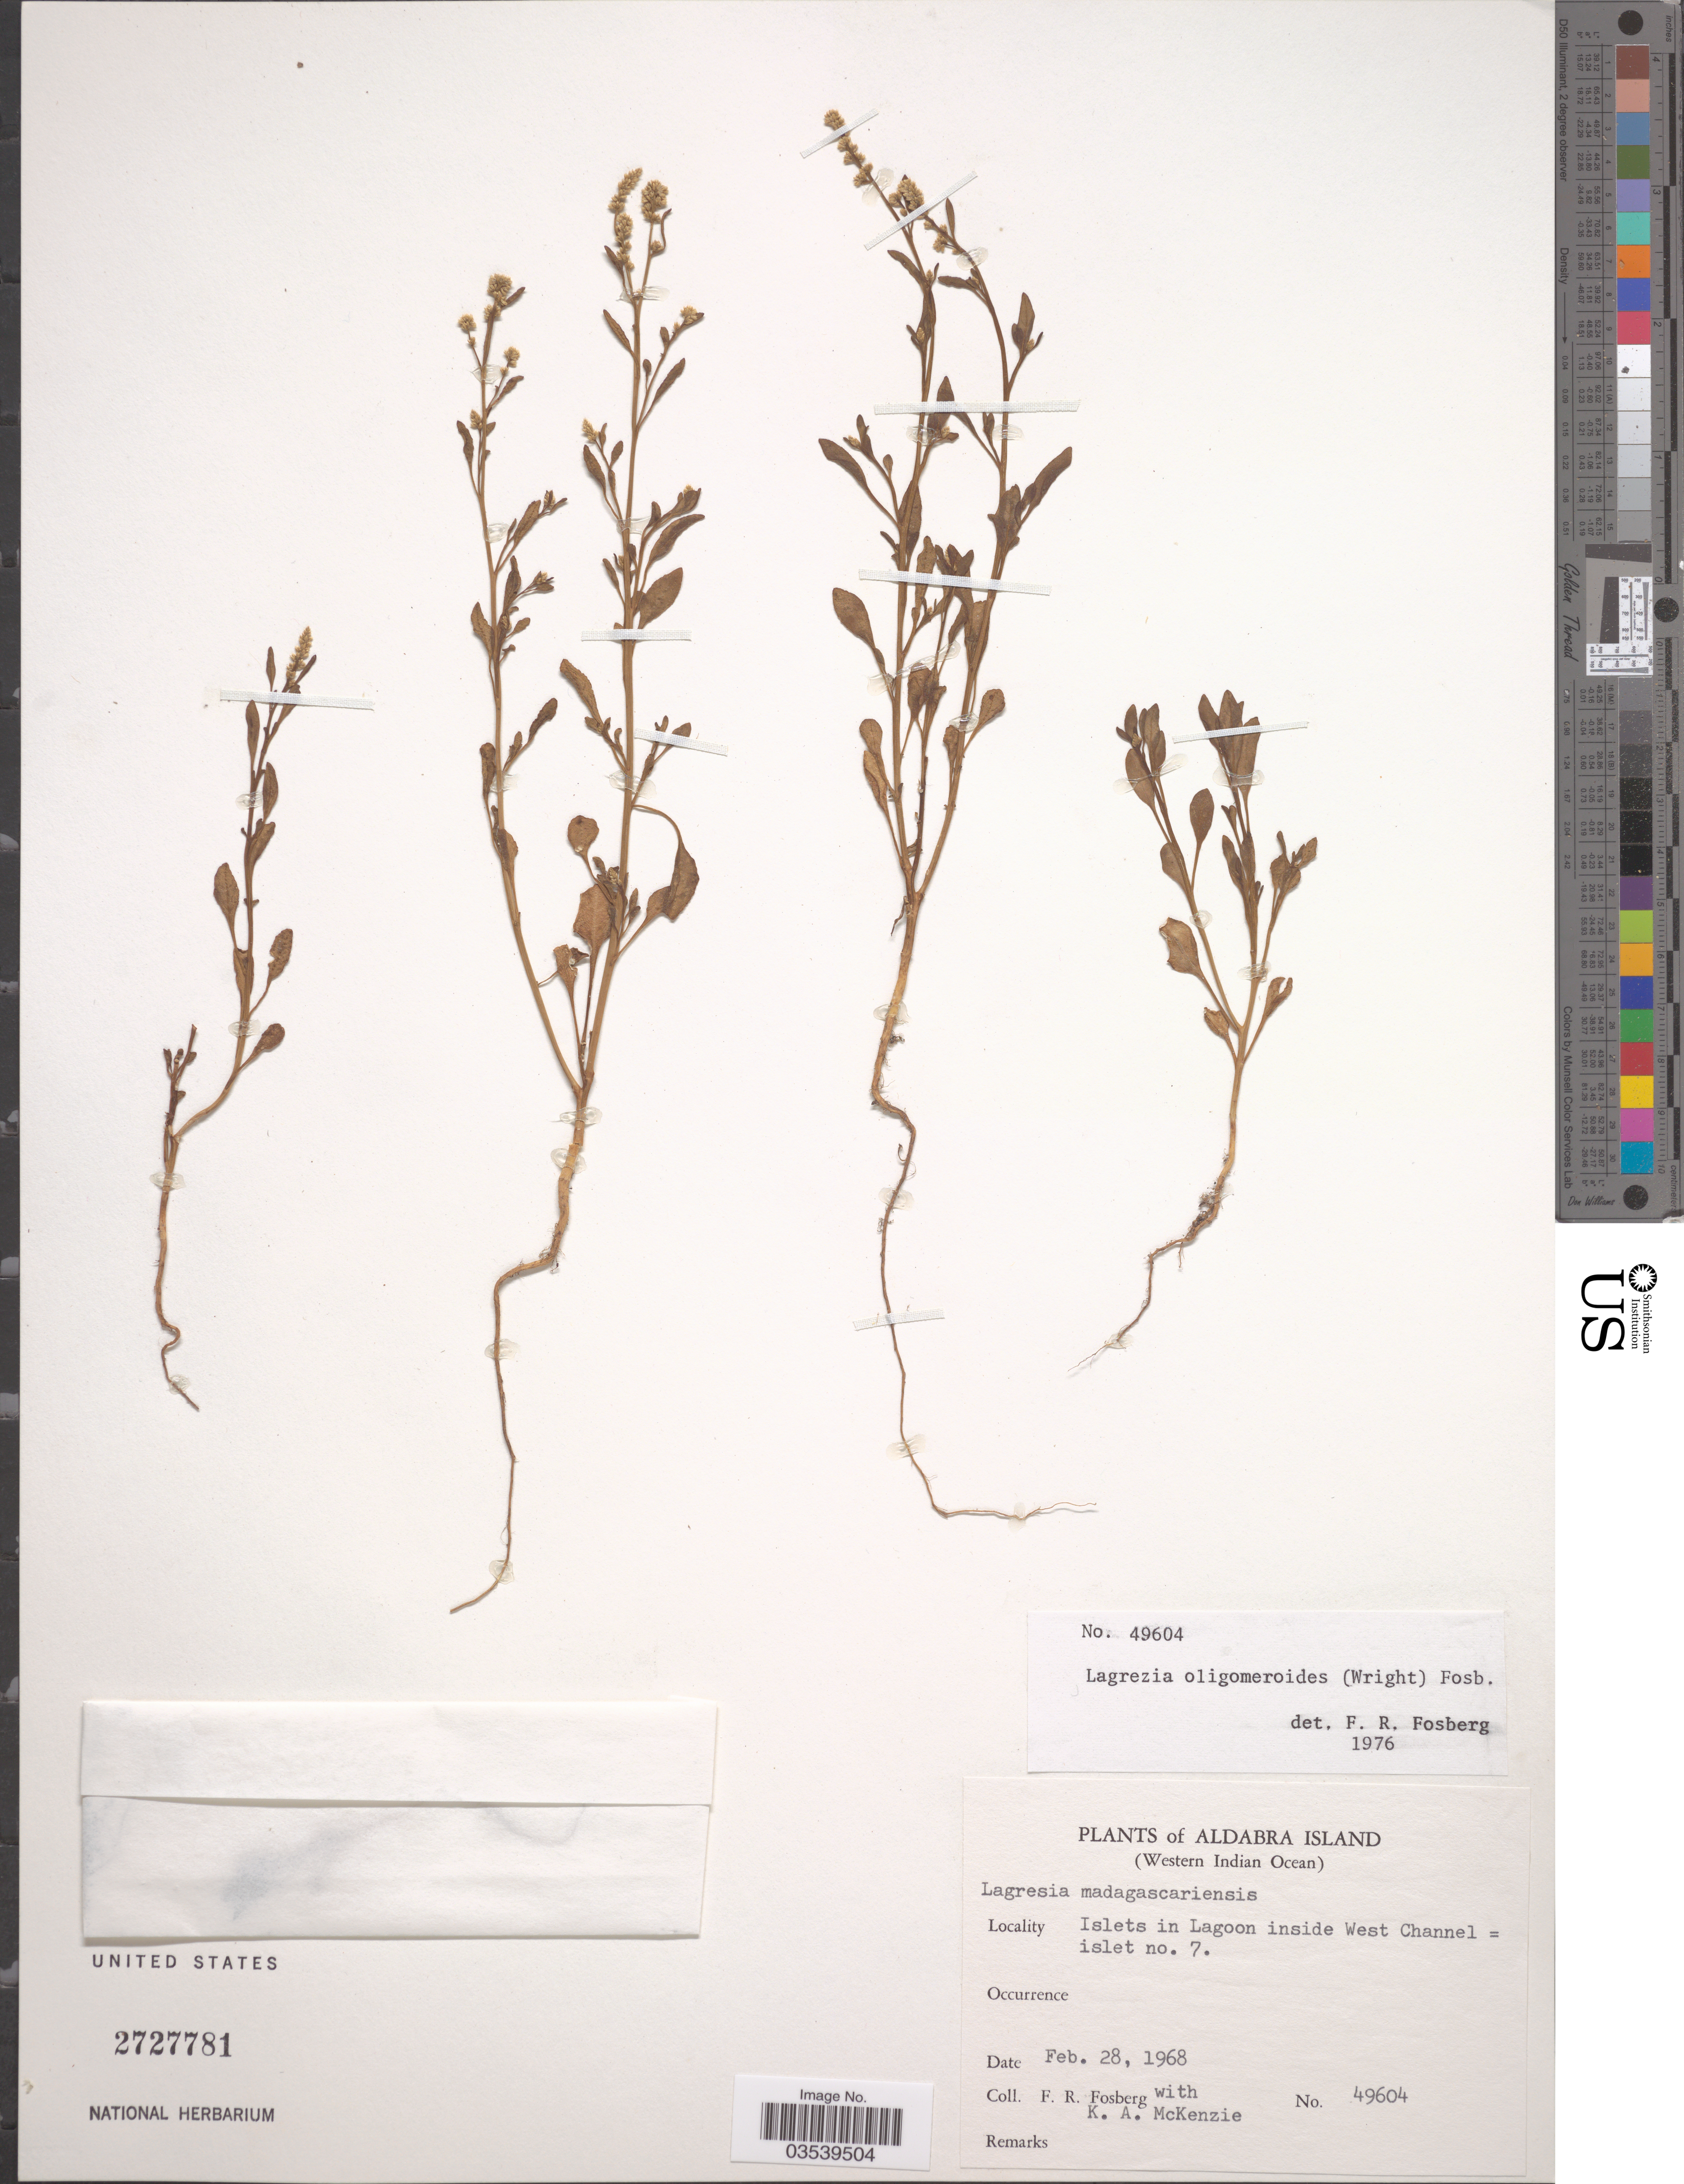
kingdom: Plantae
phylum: Tracheophyta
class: Magnoliopsida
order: Caryophyllales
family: Amaranthaceae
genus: Lagrezia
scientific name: Lagrezia oligomeroides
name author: (C.H. Wright) Fosberg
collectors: F. R. Fosberg & K. McKenzie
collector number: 49604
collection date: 1968-02-28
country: Seychelles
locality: Aldabra Island (Western Indian Ocean). Islets in Lagoon inside West Channel = islet no. 7.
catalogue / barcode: US 2727781